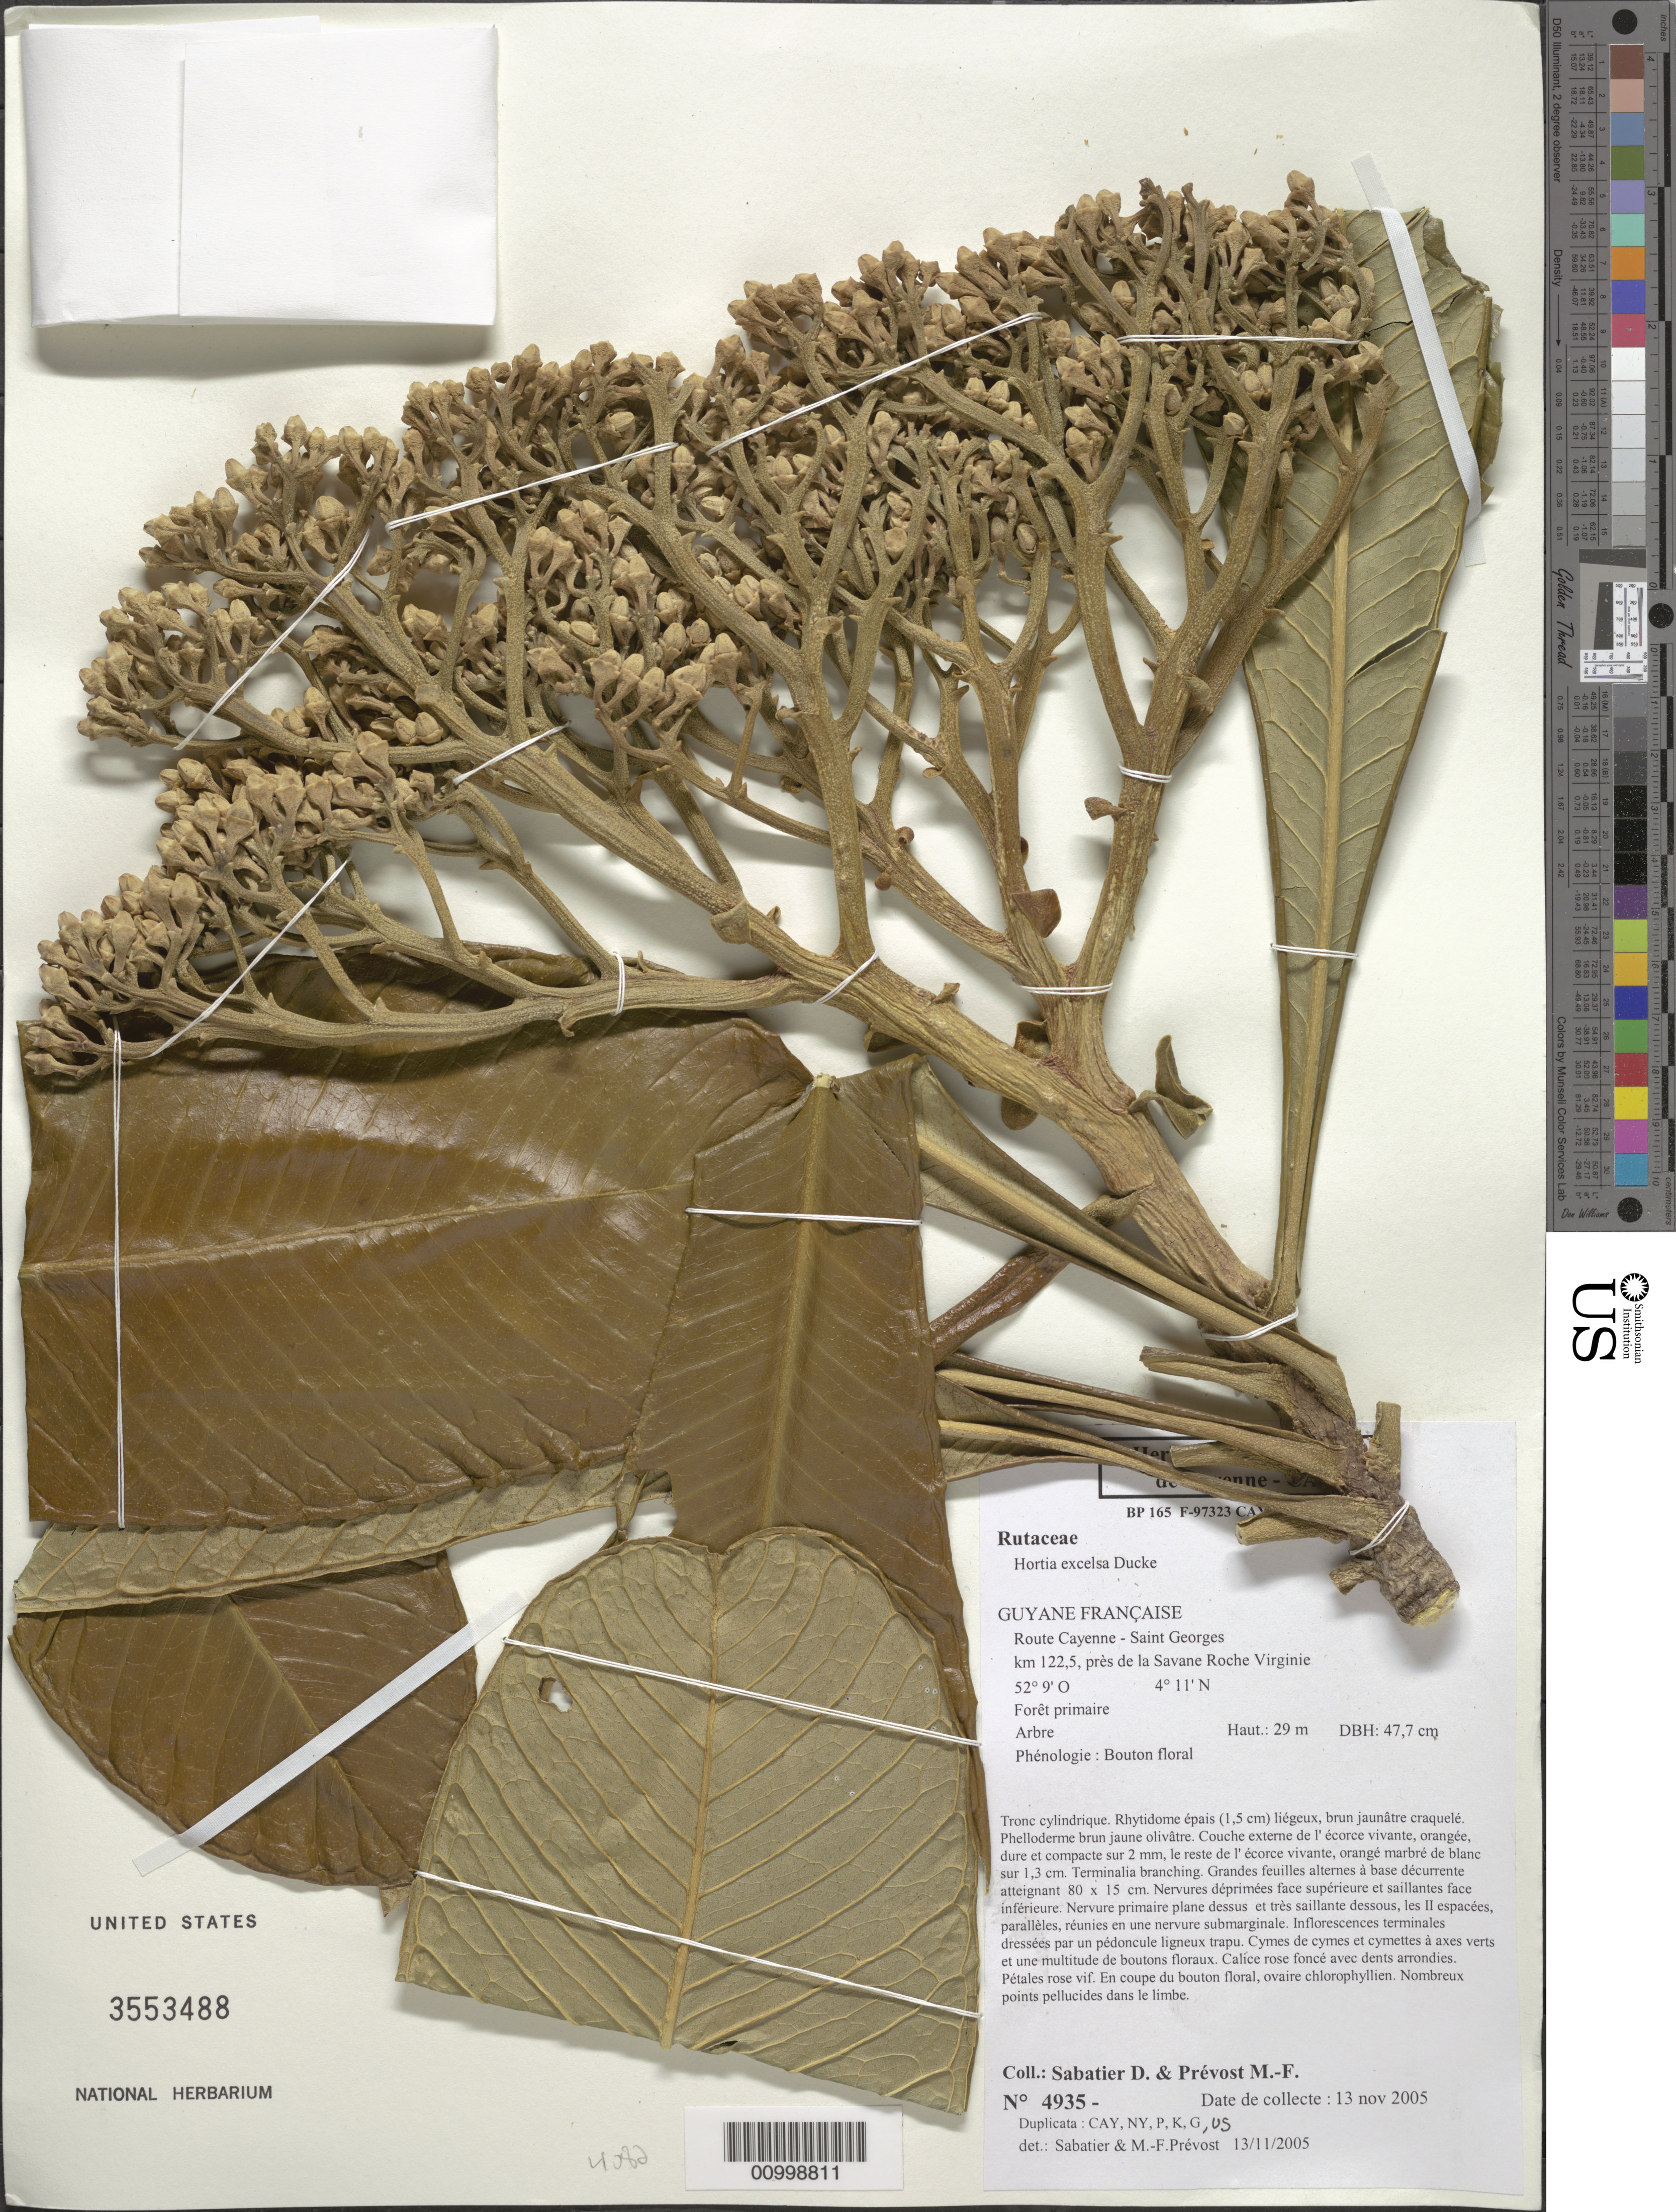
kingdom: Plantae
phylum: Tracheophyta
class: Magnoliopsida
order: Sapindales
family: Rutaceae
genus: Hortia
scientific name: Hortia excelsa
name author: Ducke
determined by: Prévost, M.-F.; Sabatier, D.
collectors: D. Sabatier & M.-F. Prévost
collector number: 4935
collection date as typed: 13-Nov-05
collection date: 2005-11-13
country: French Guiana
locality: Route Cayenne - Saint Georges. Km 122.5, pres de la Savane Roche Virginie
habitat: Foret primaire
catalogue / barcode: US 3553488